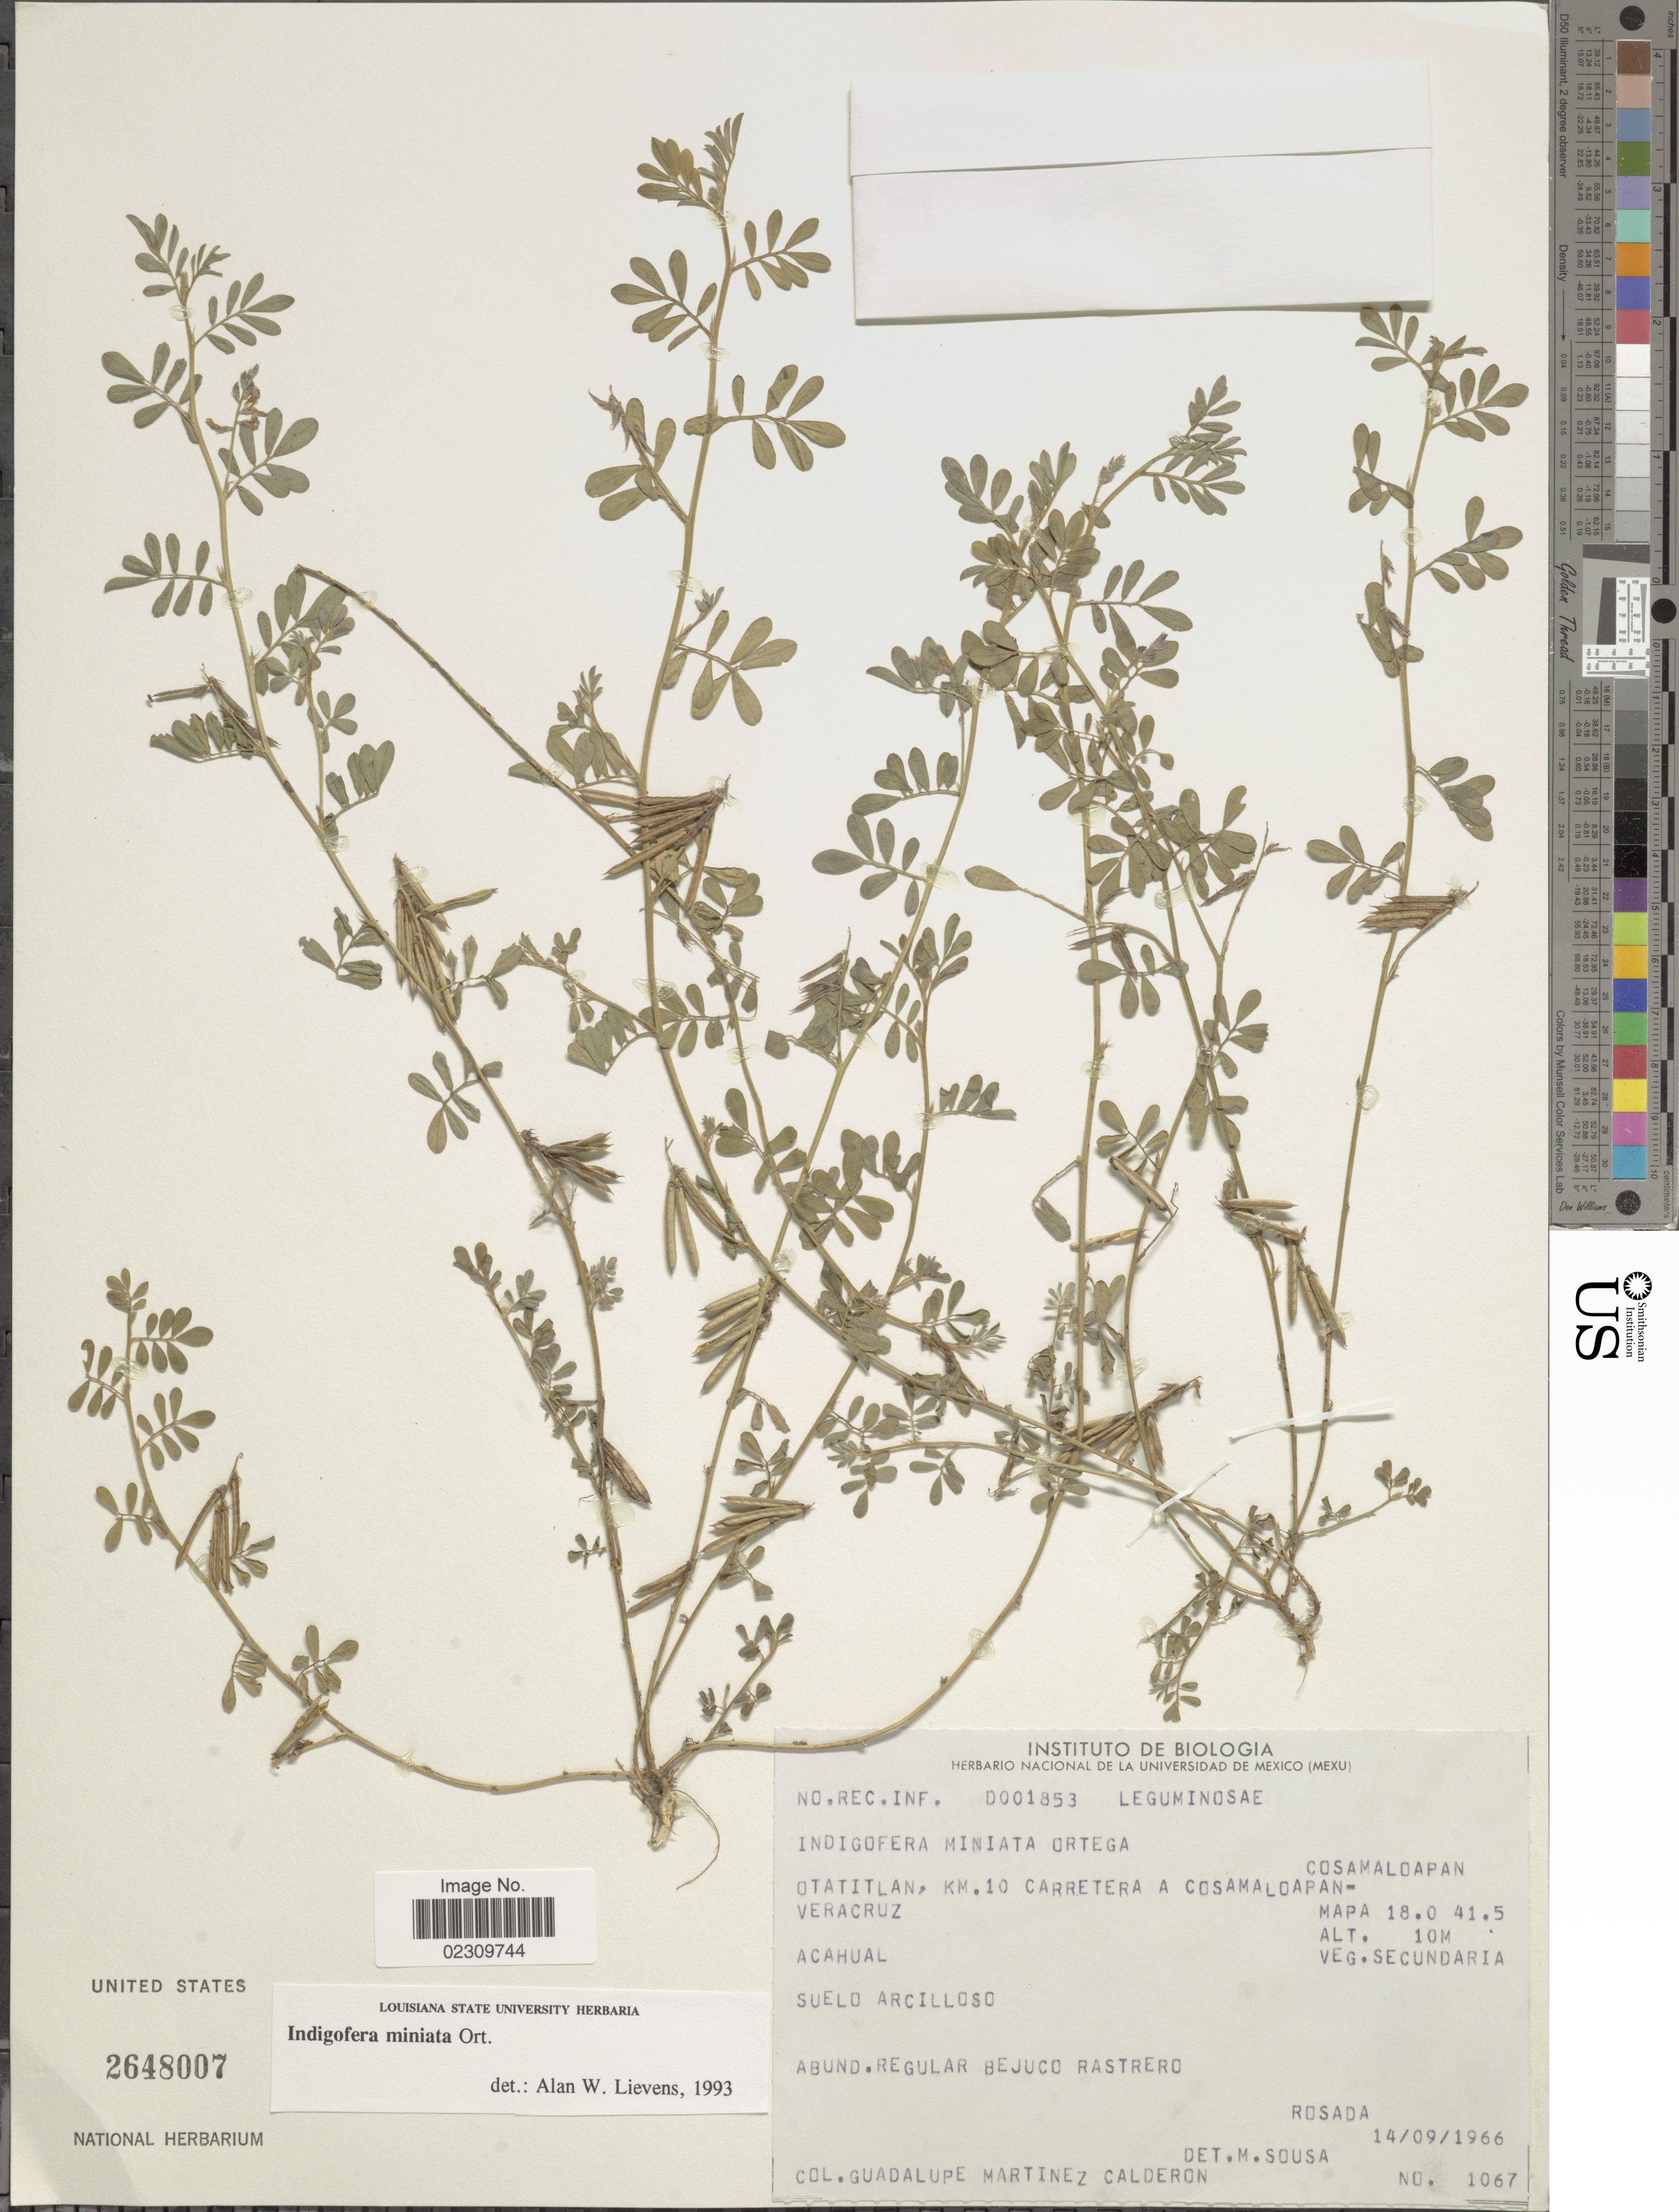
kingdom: Plantae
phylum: Tracheophyta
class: Magnoliopsida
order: Fabales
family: Fabaceae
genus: Indigofera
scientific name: Indigofera miniata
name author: Orteg.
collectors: G. Martinez-C.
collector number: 1067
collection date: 1966-09-14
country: Mexico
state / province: Veracruz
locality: Otatitlan, Km. 10 Carretera a Cosamaloapan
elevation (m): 10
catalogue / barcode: US 2648007